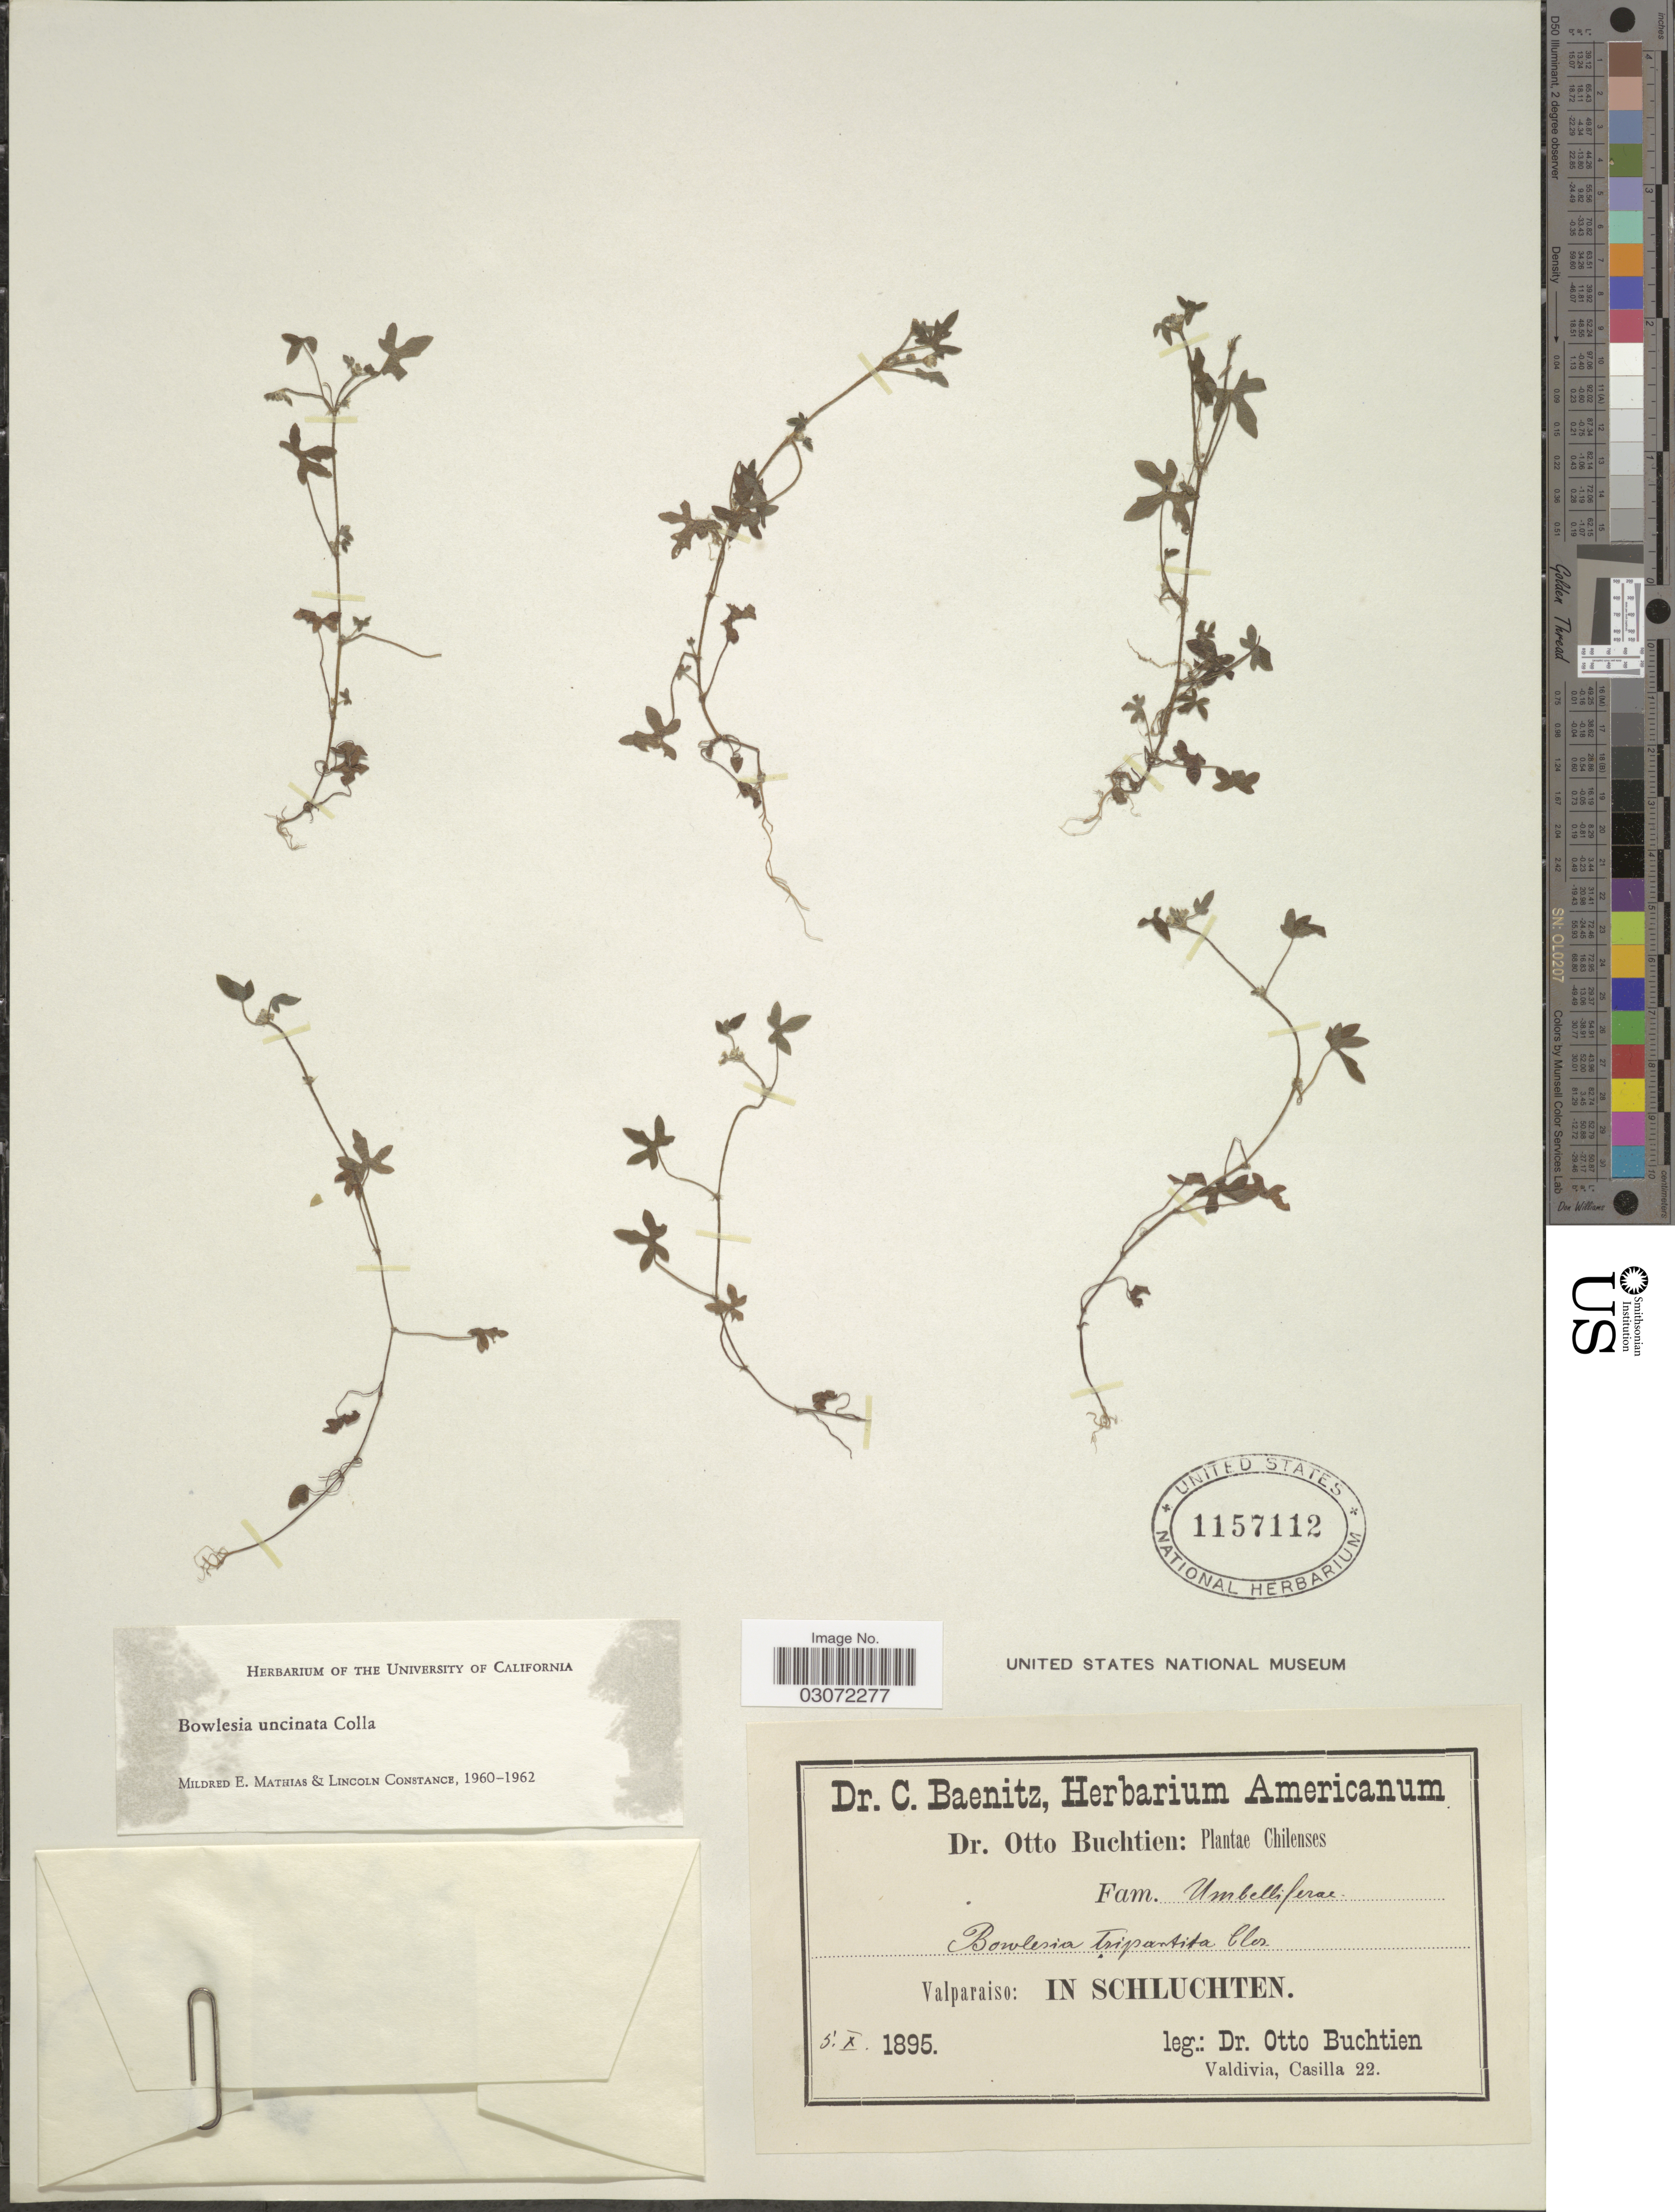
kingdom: Plantae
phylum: Tracheophyta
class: Magnoliopsida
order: Apiales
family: Apiaceae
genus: Bowlesia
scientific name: Bowlesia uncinata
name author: Colla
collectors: O. Buchtien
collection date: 1895-10-05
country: Chile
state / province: Valparaíso (V)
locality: In Schluchten.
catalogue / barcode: US 1157112